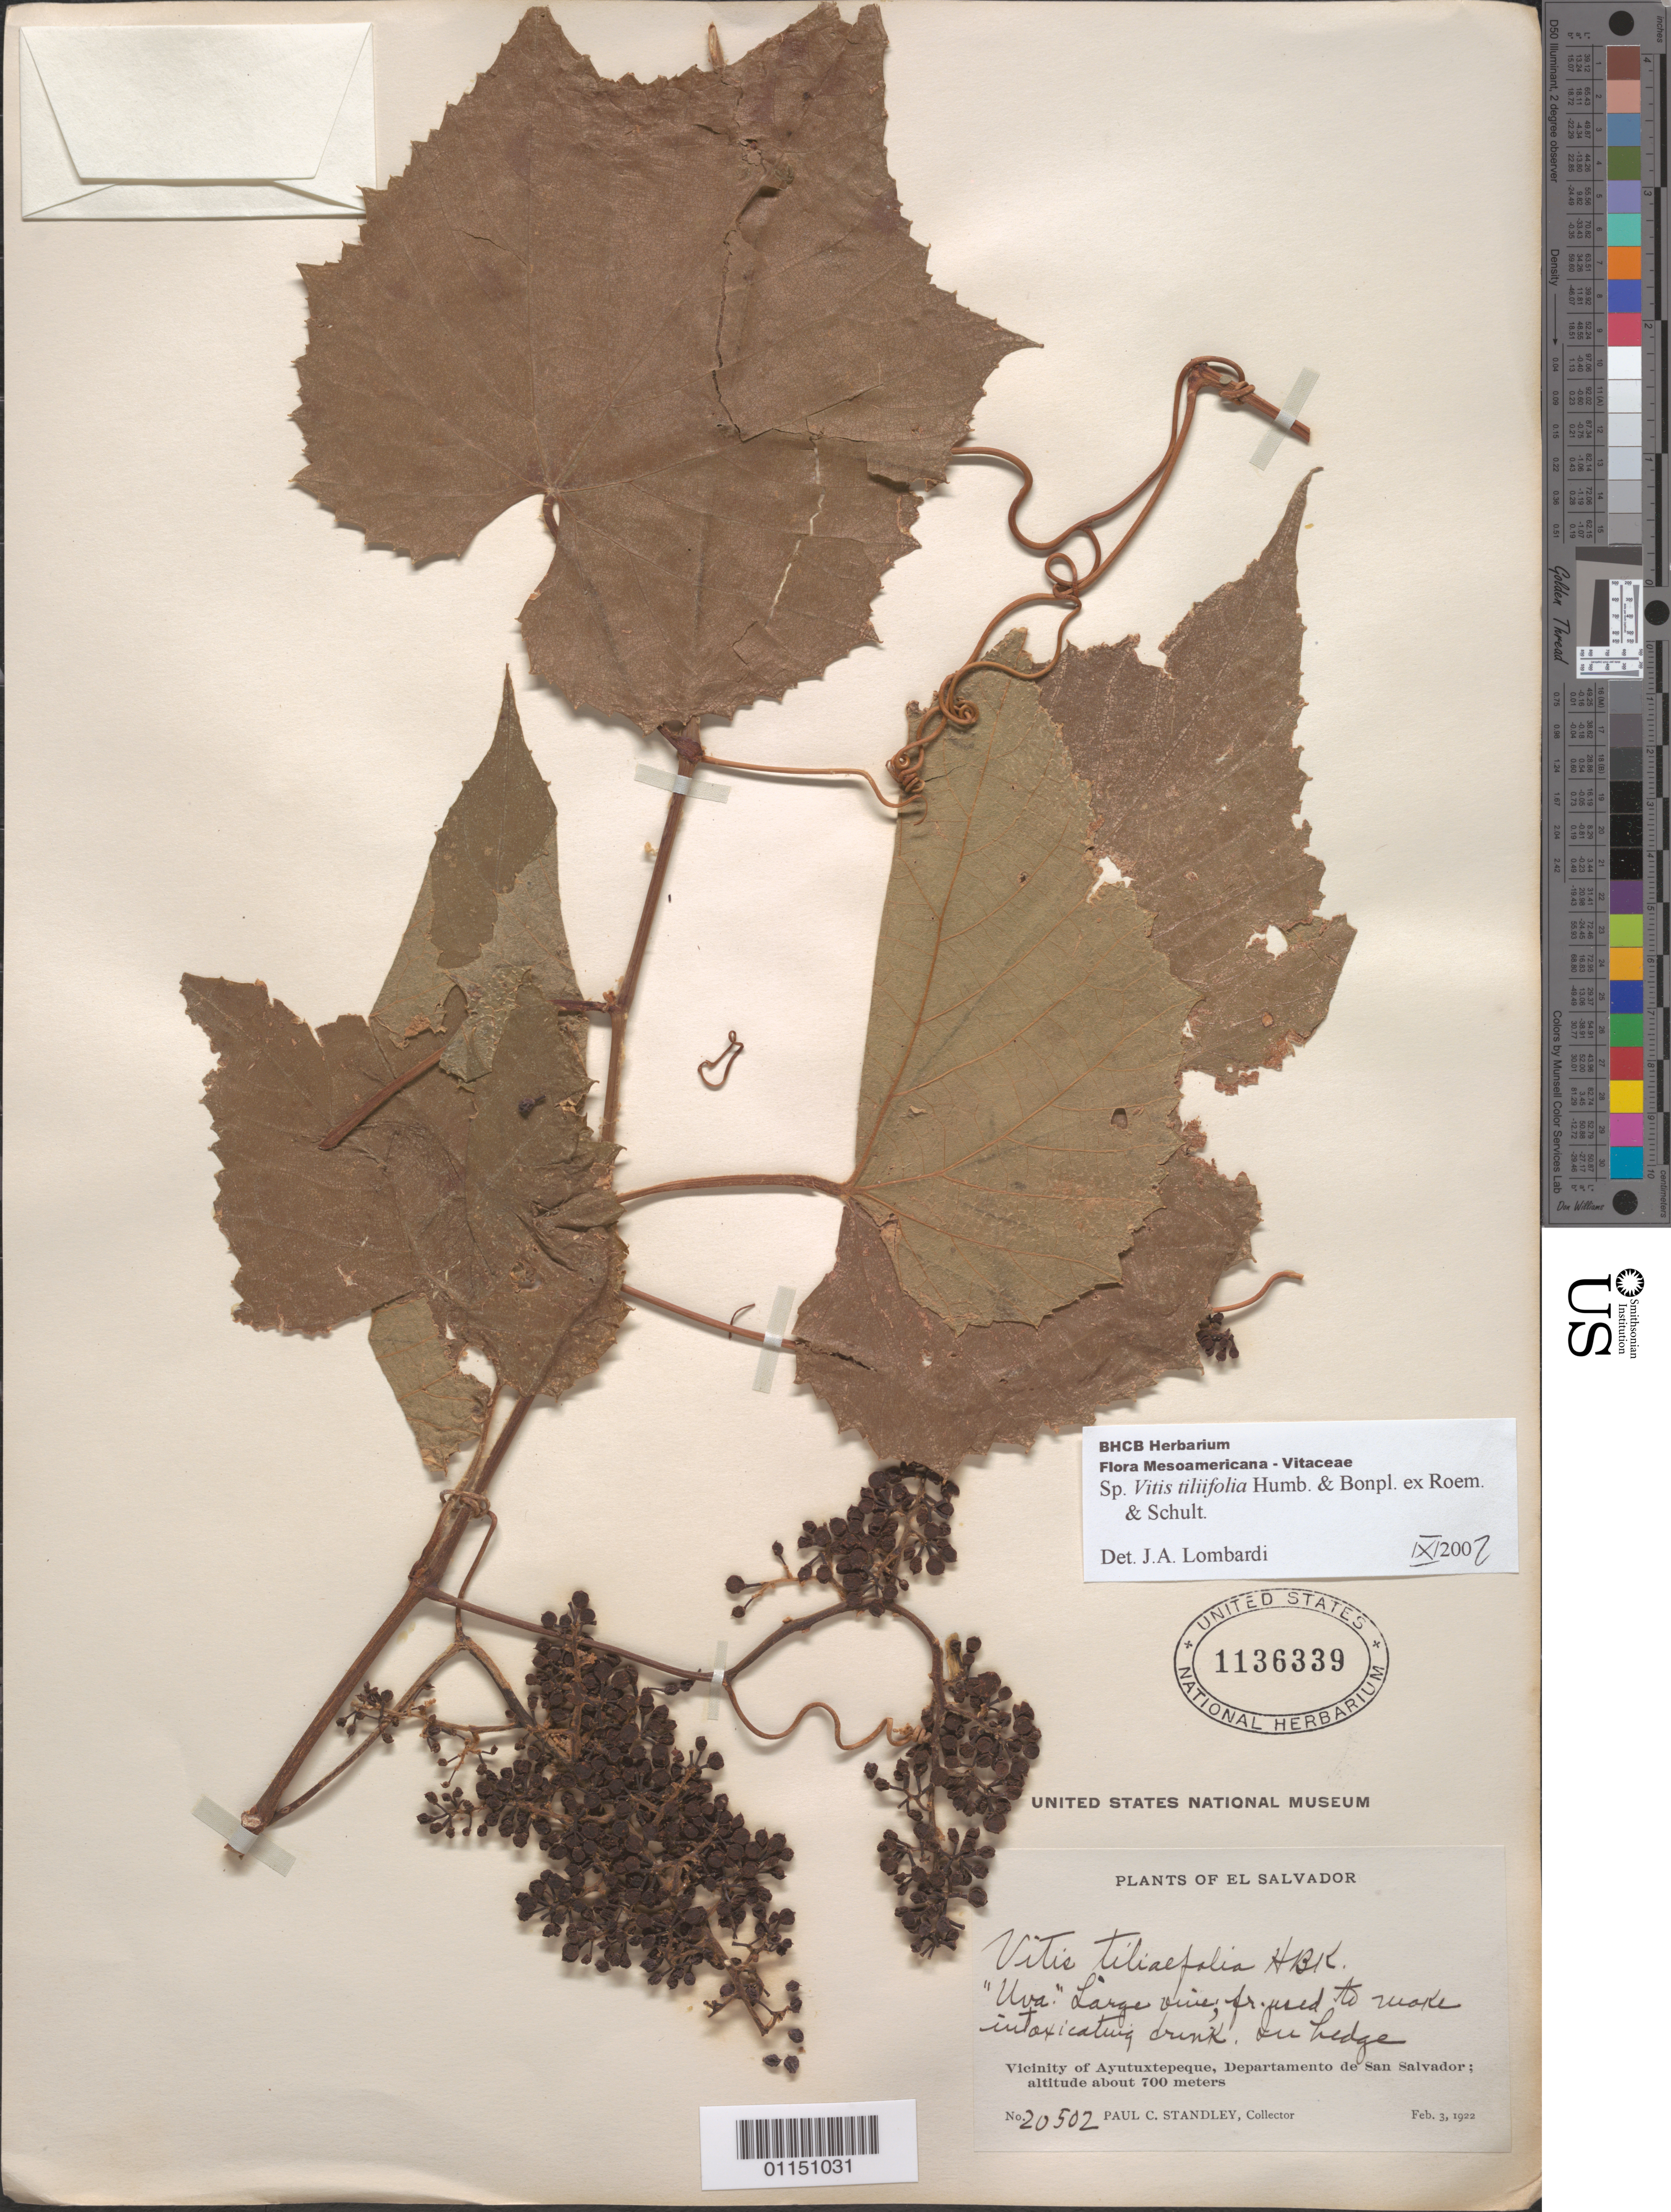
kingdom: Plantae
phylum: Tracheophyta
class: Magnoliopsida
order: Vitales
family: Vitaceae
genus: Vitis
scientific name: Vitis tiliaefolia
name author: Willd.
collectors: P. C. Standley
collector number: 20502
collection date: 1922-02-03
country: El Salvador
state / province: San Salvador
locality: Vicinity of Ayutuxtepeque.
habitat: Large vine.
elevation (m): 700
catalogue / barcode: US 1136339